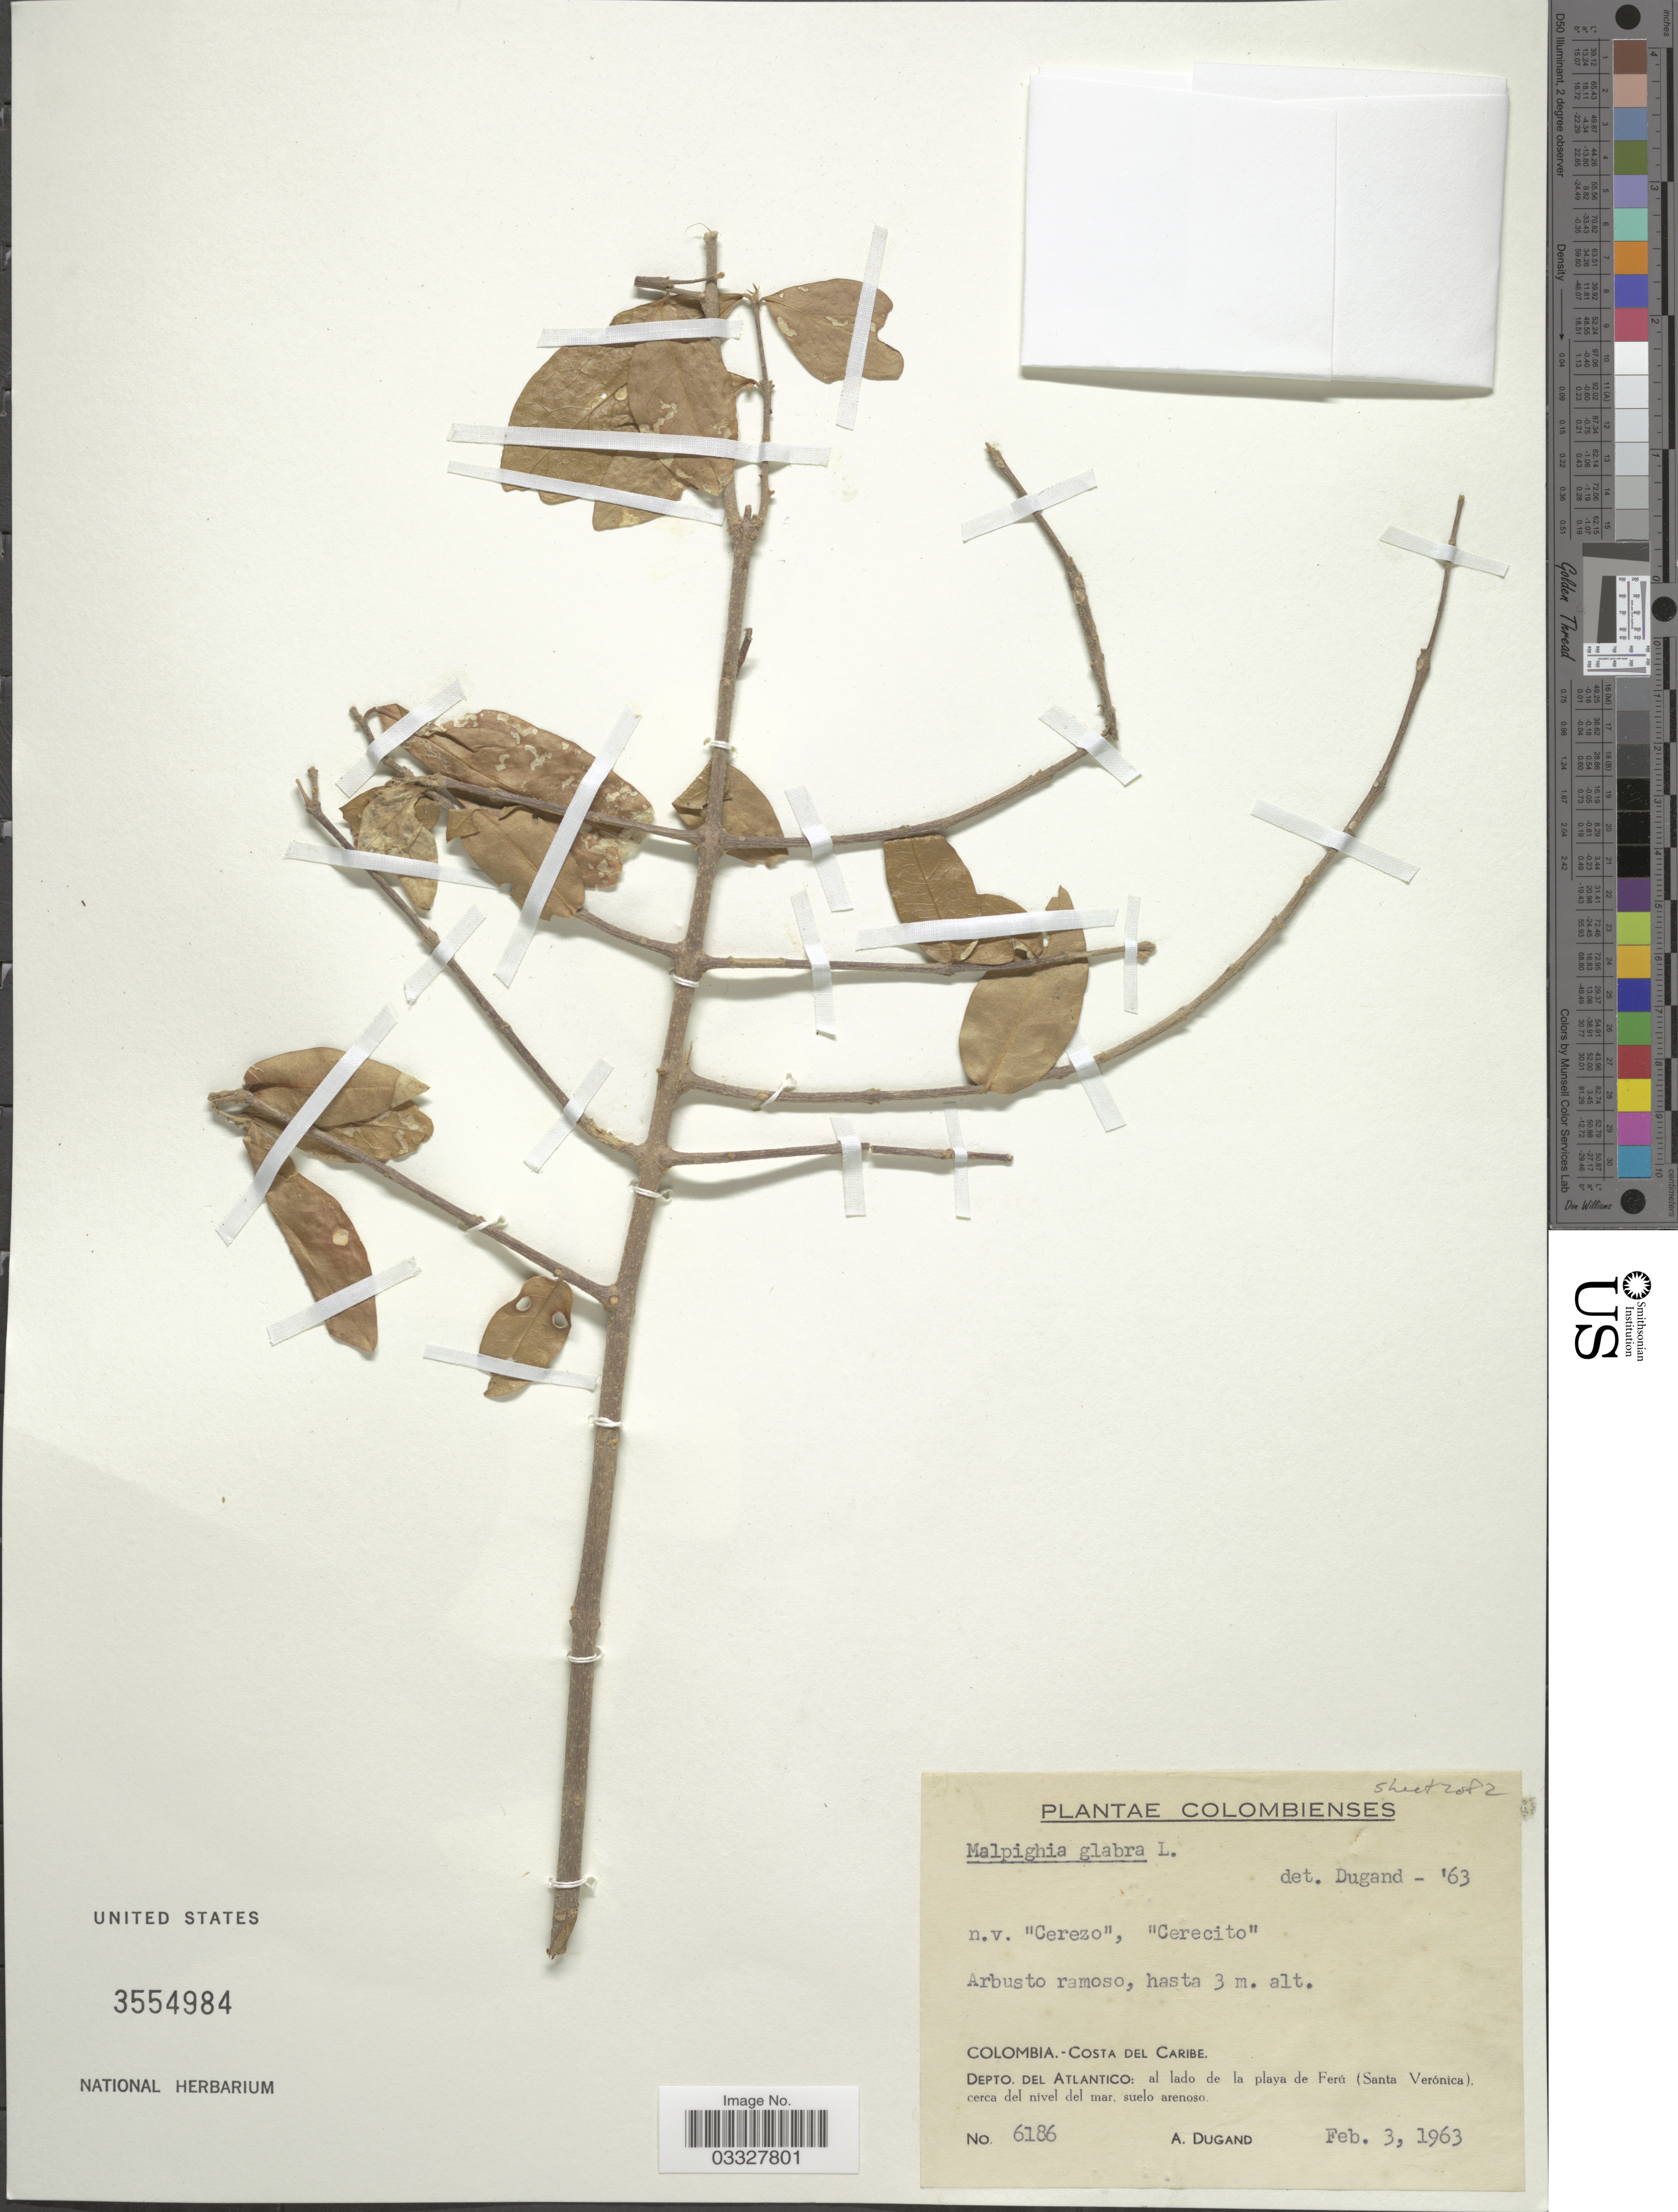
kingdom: Plantae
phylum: Tracheophyta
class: Magnoliopsida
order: Malpighiales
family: Malpighiaceae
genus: Malpighia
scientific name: Malpighia glabra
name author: L.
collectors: A. Dugand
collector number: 6186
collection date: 1963-02-03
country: Colombia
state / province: Atlántico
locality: Costa del Caribe. Depto. del Atlantico: al lado de la playa de Ferú (Santa Verónica).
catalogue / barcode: US 3554984